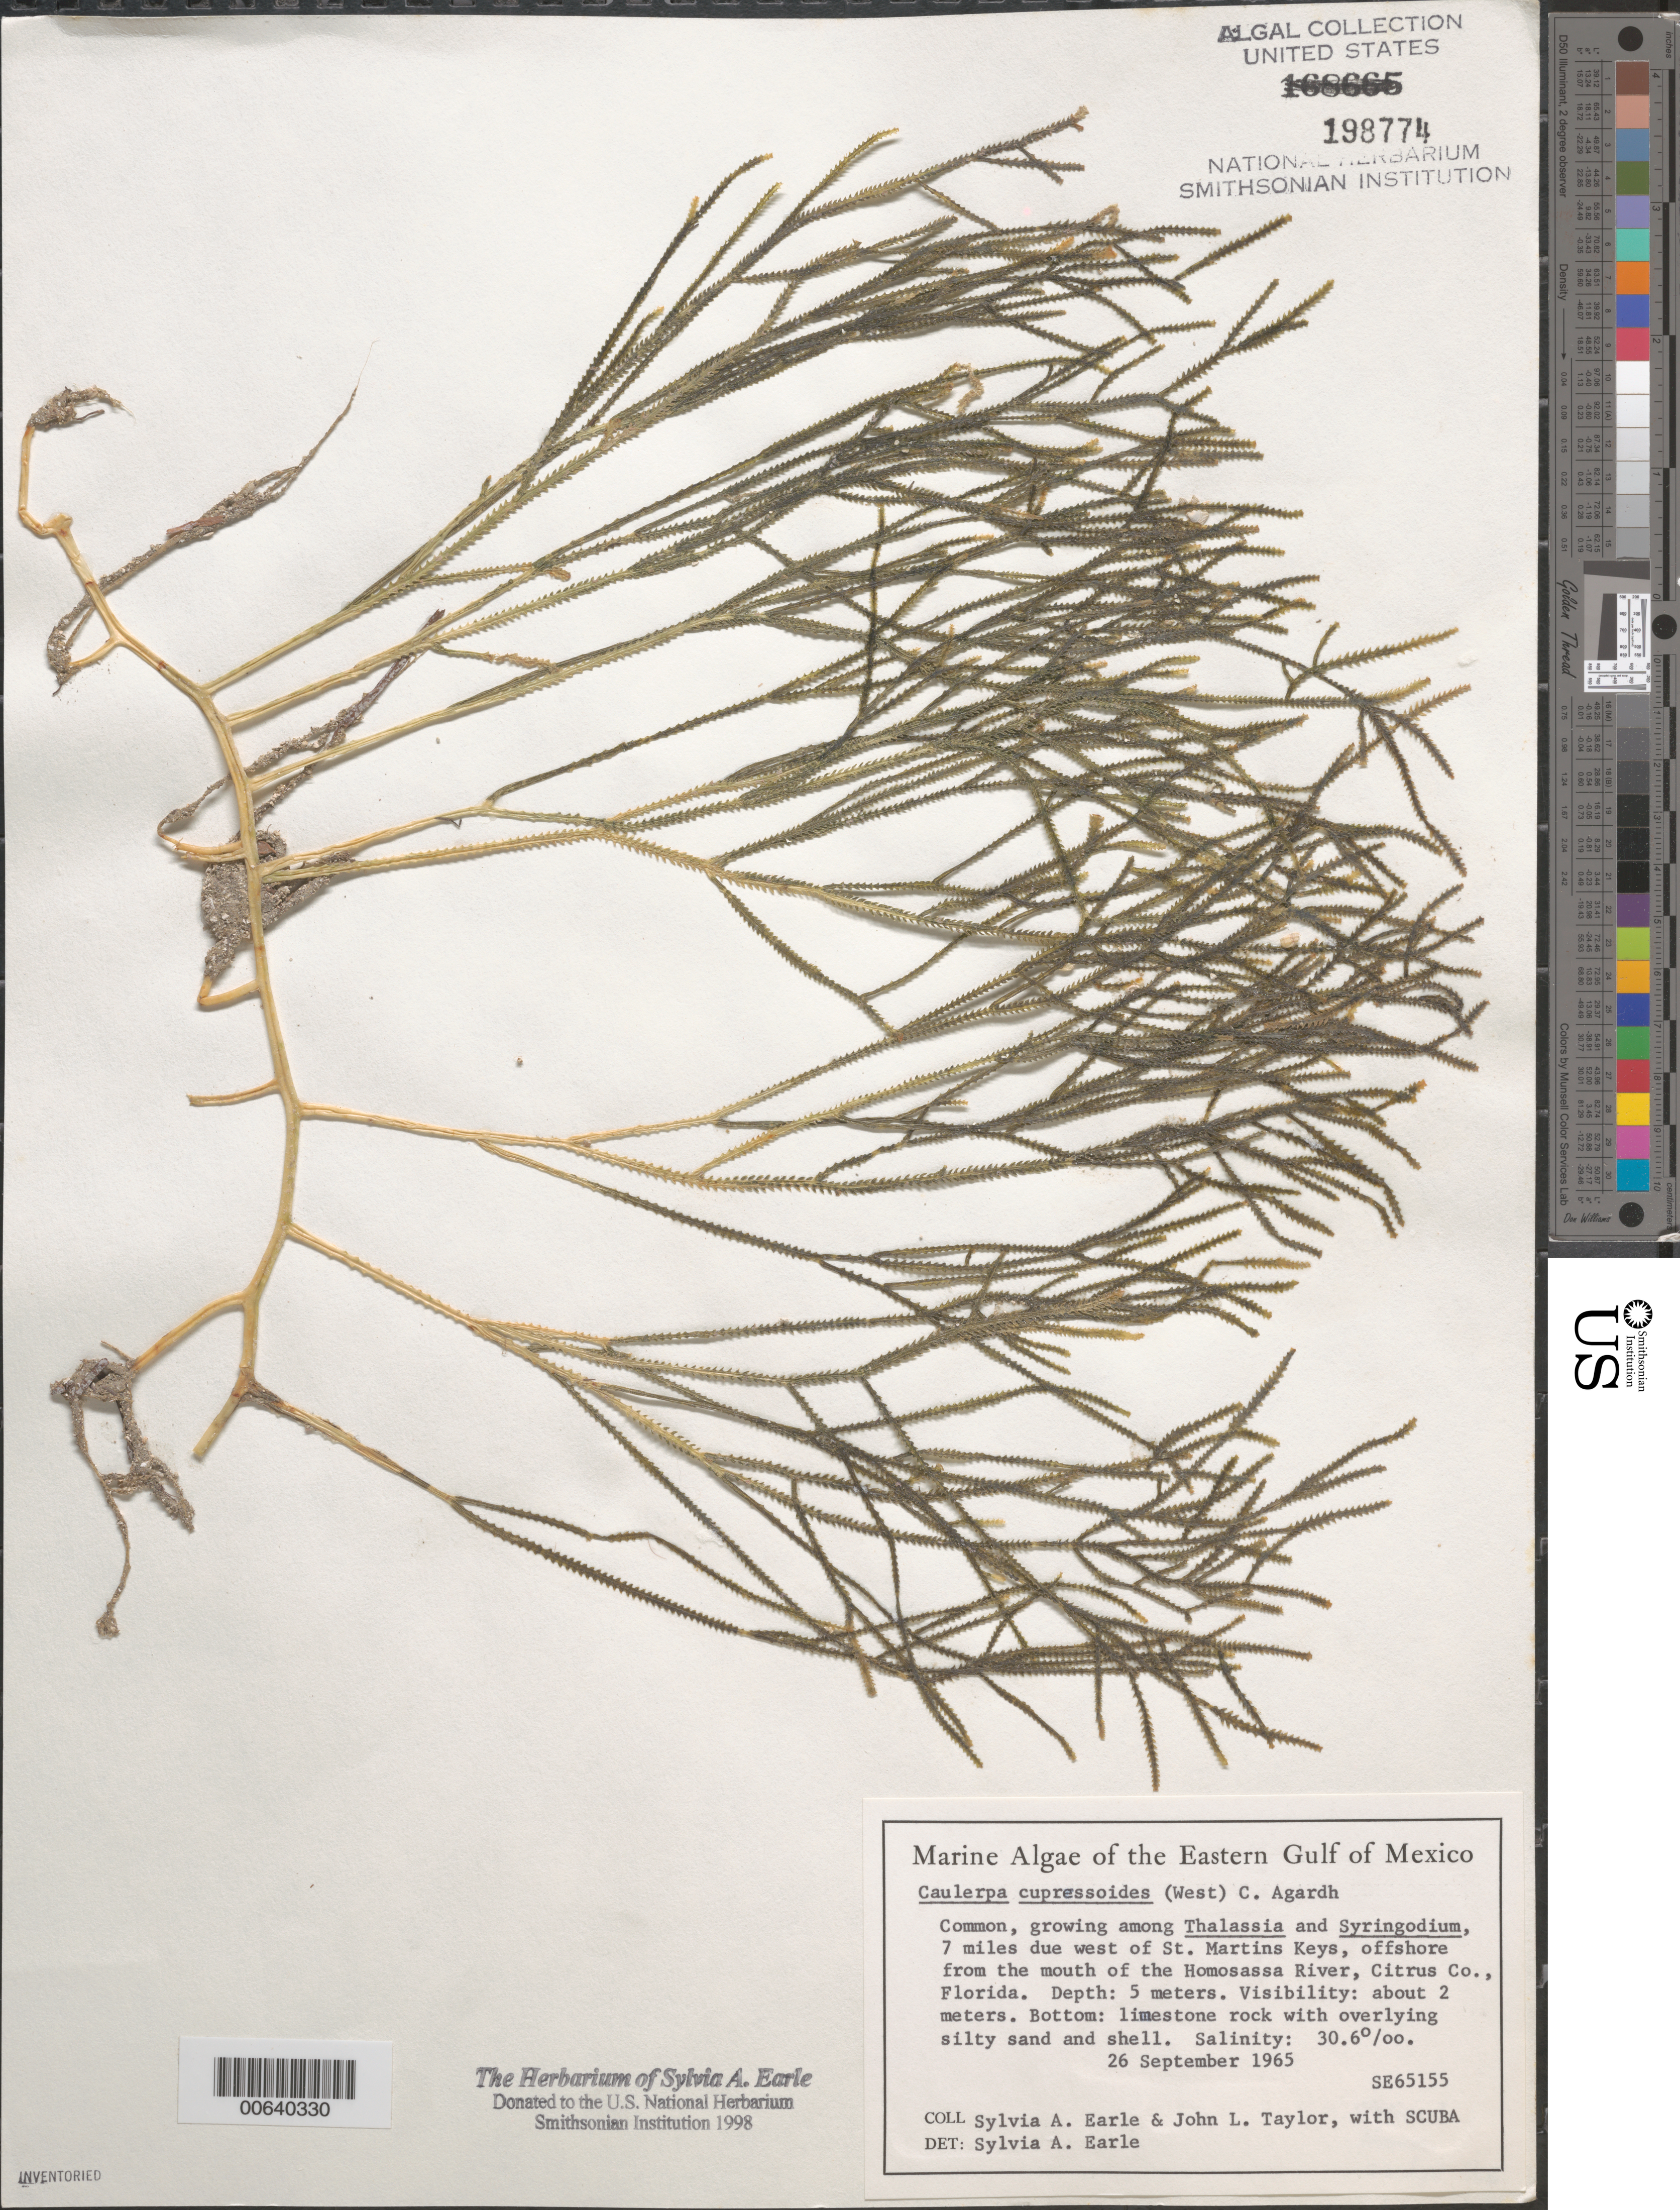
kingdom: Plantae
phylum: Chlorophyta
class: Ulvophyceae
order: Bryopsidales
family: Caulerpaceae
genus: Caulerpa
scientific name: Caulerpa cupressoides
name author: (Vahl) C. Agardh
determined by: Earle, S. A.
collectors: S. A. Earle & J. L. Taylor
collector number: SE 65155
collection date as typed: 26 Sep 1965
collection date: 1965-09-26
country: United States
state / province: Florida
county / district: Citrus County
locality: Off Homosassa River mouth, 7 miles due west of St. Martins Keys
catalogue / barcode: US 198774